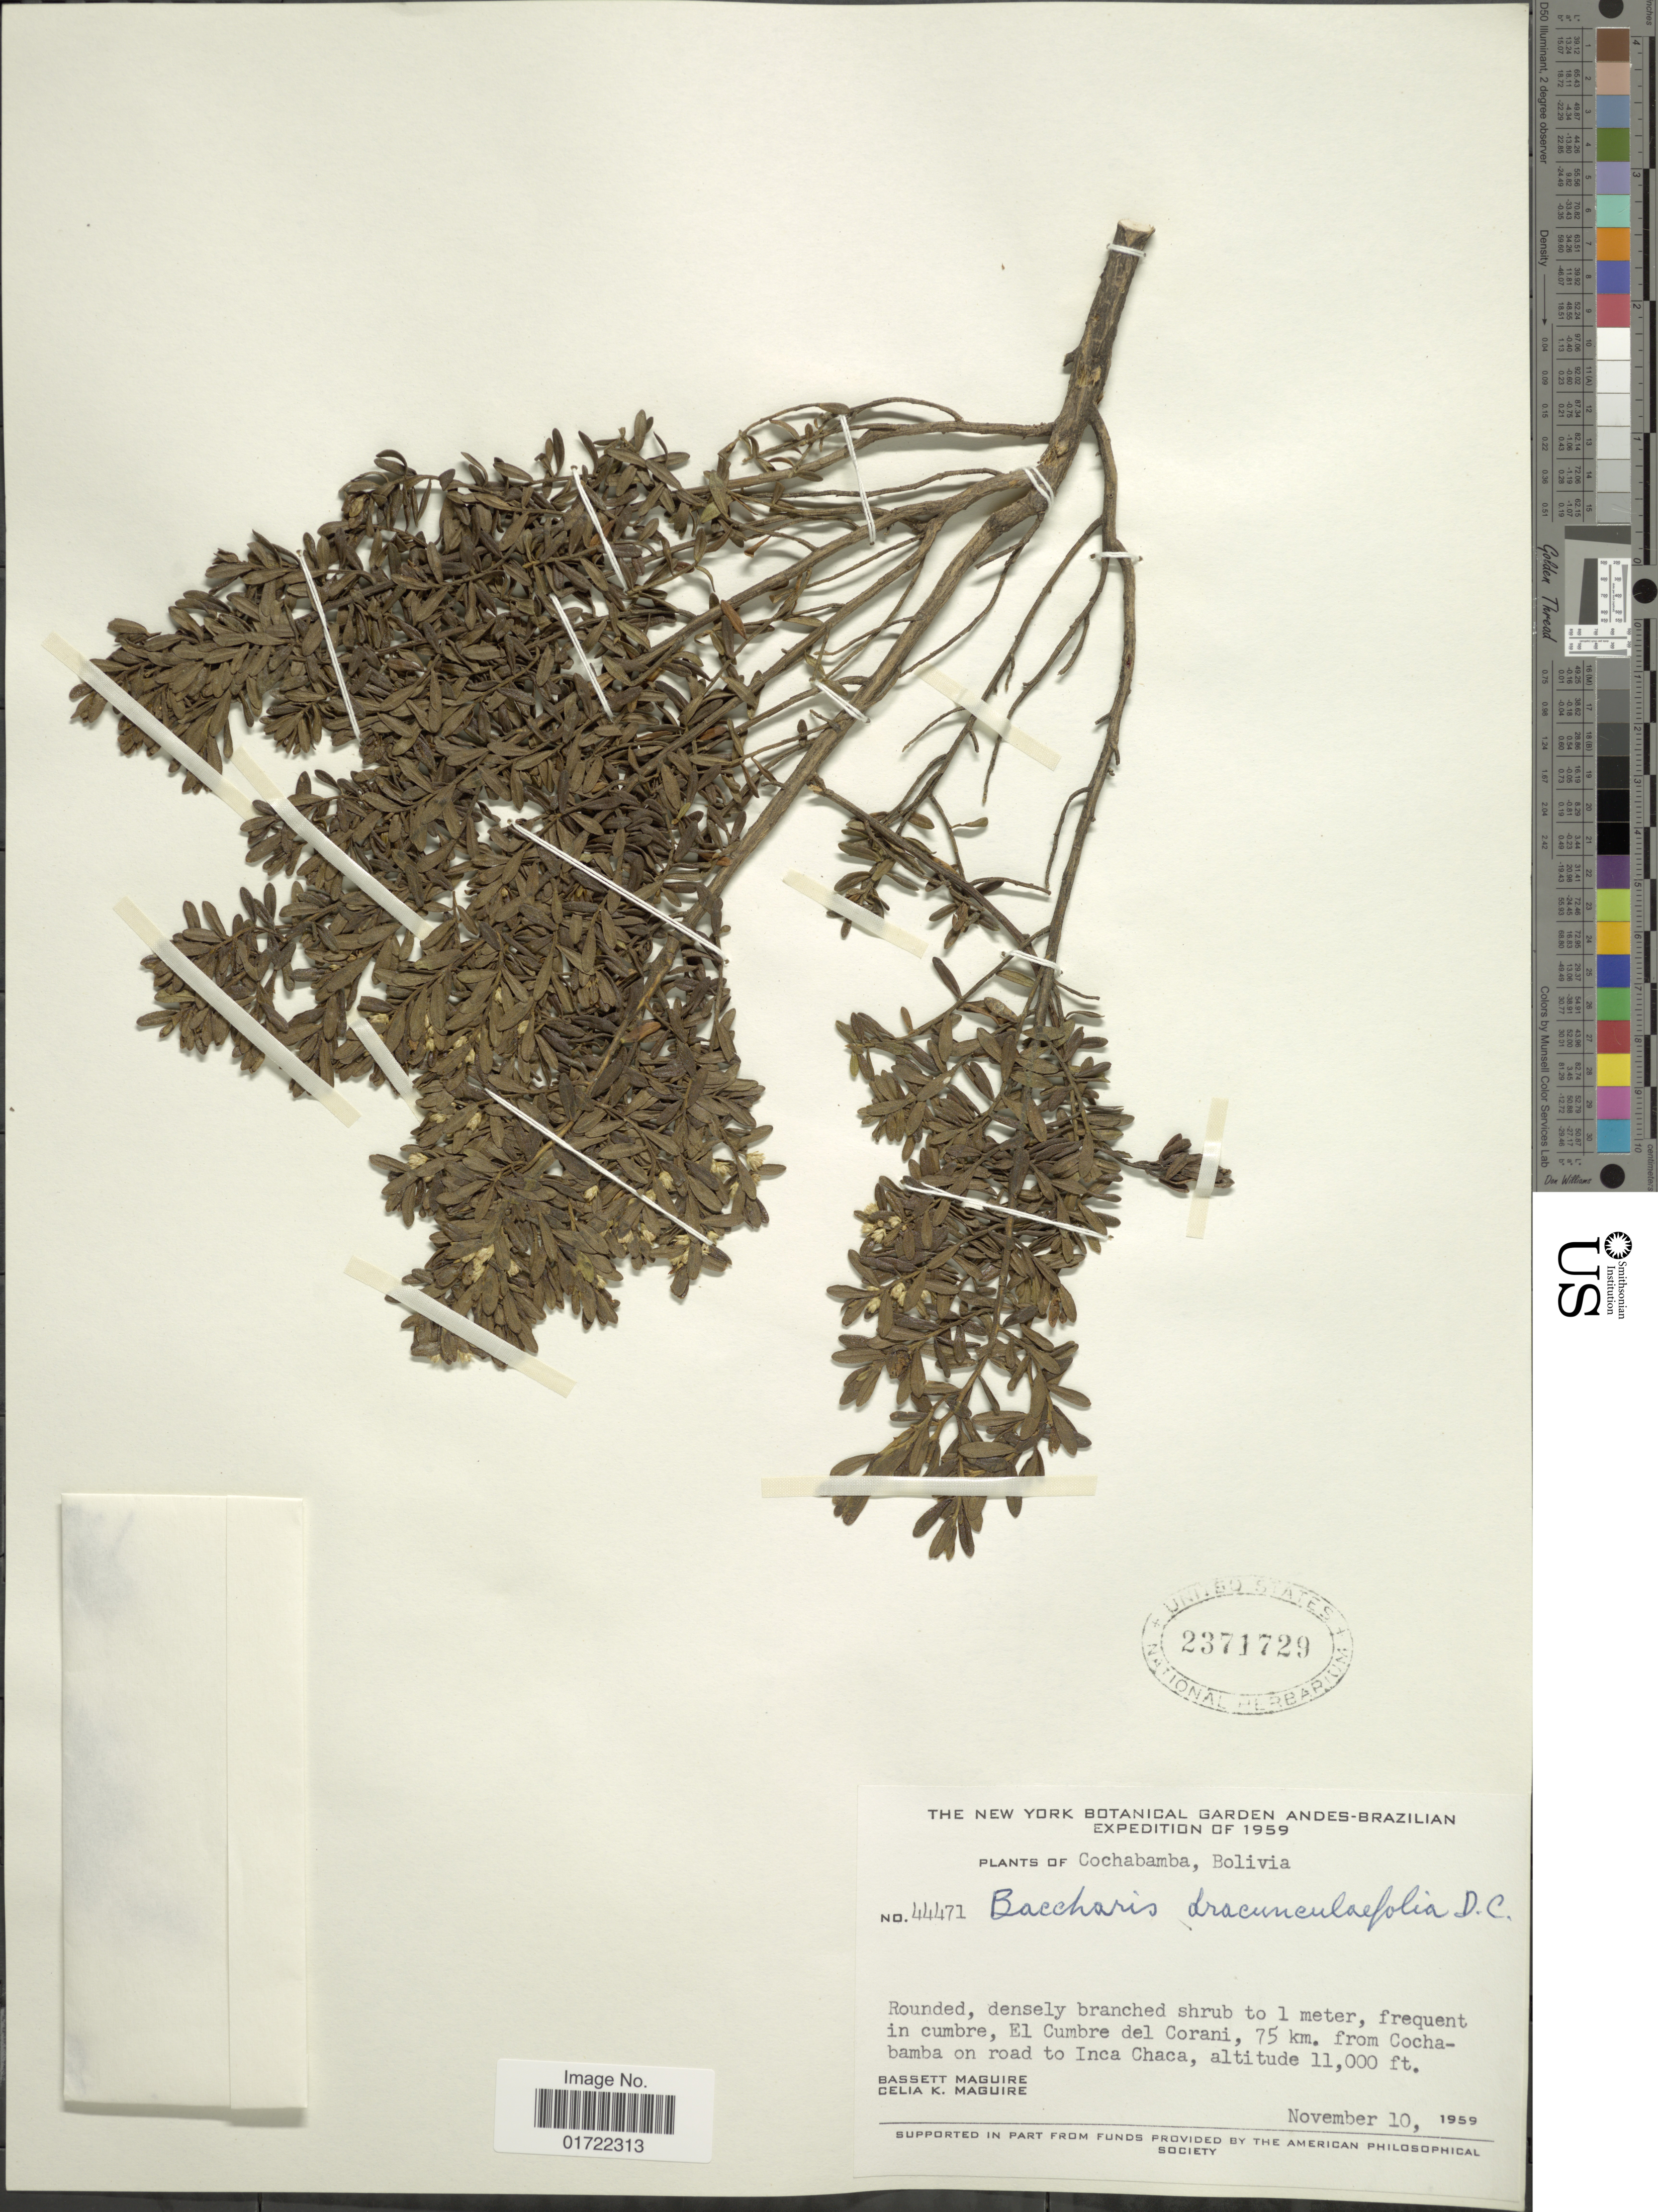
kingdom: Plantae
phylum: Tracheophyta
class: Magnoliopsida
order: Asterales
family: Asteraceae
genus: Baccharis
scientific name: Baccharis dracunculifolia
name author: DC.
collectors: B. Maguire & C. K. Maguire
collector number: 44471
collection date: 1959-11-10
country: Bolivia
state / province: Cochabamba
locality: El Cumbre del Corani, 75 km from Cochabamba on road to Inca Chaca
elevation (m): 335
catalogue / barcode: US 2371729